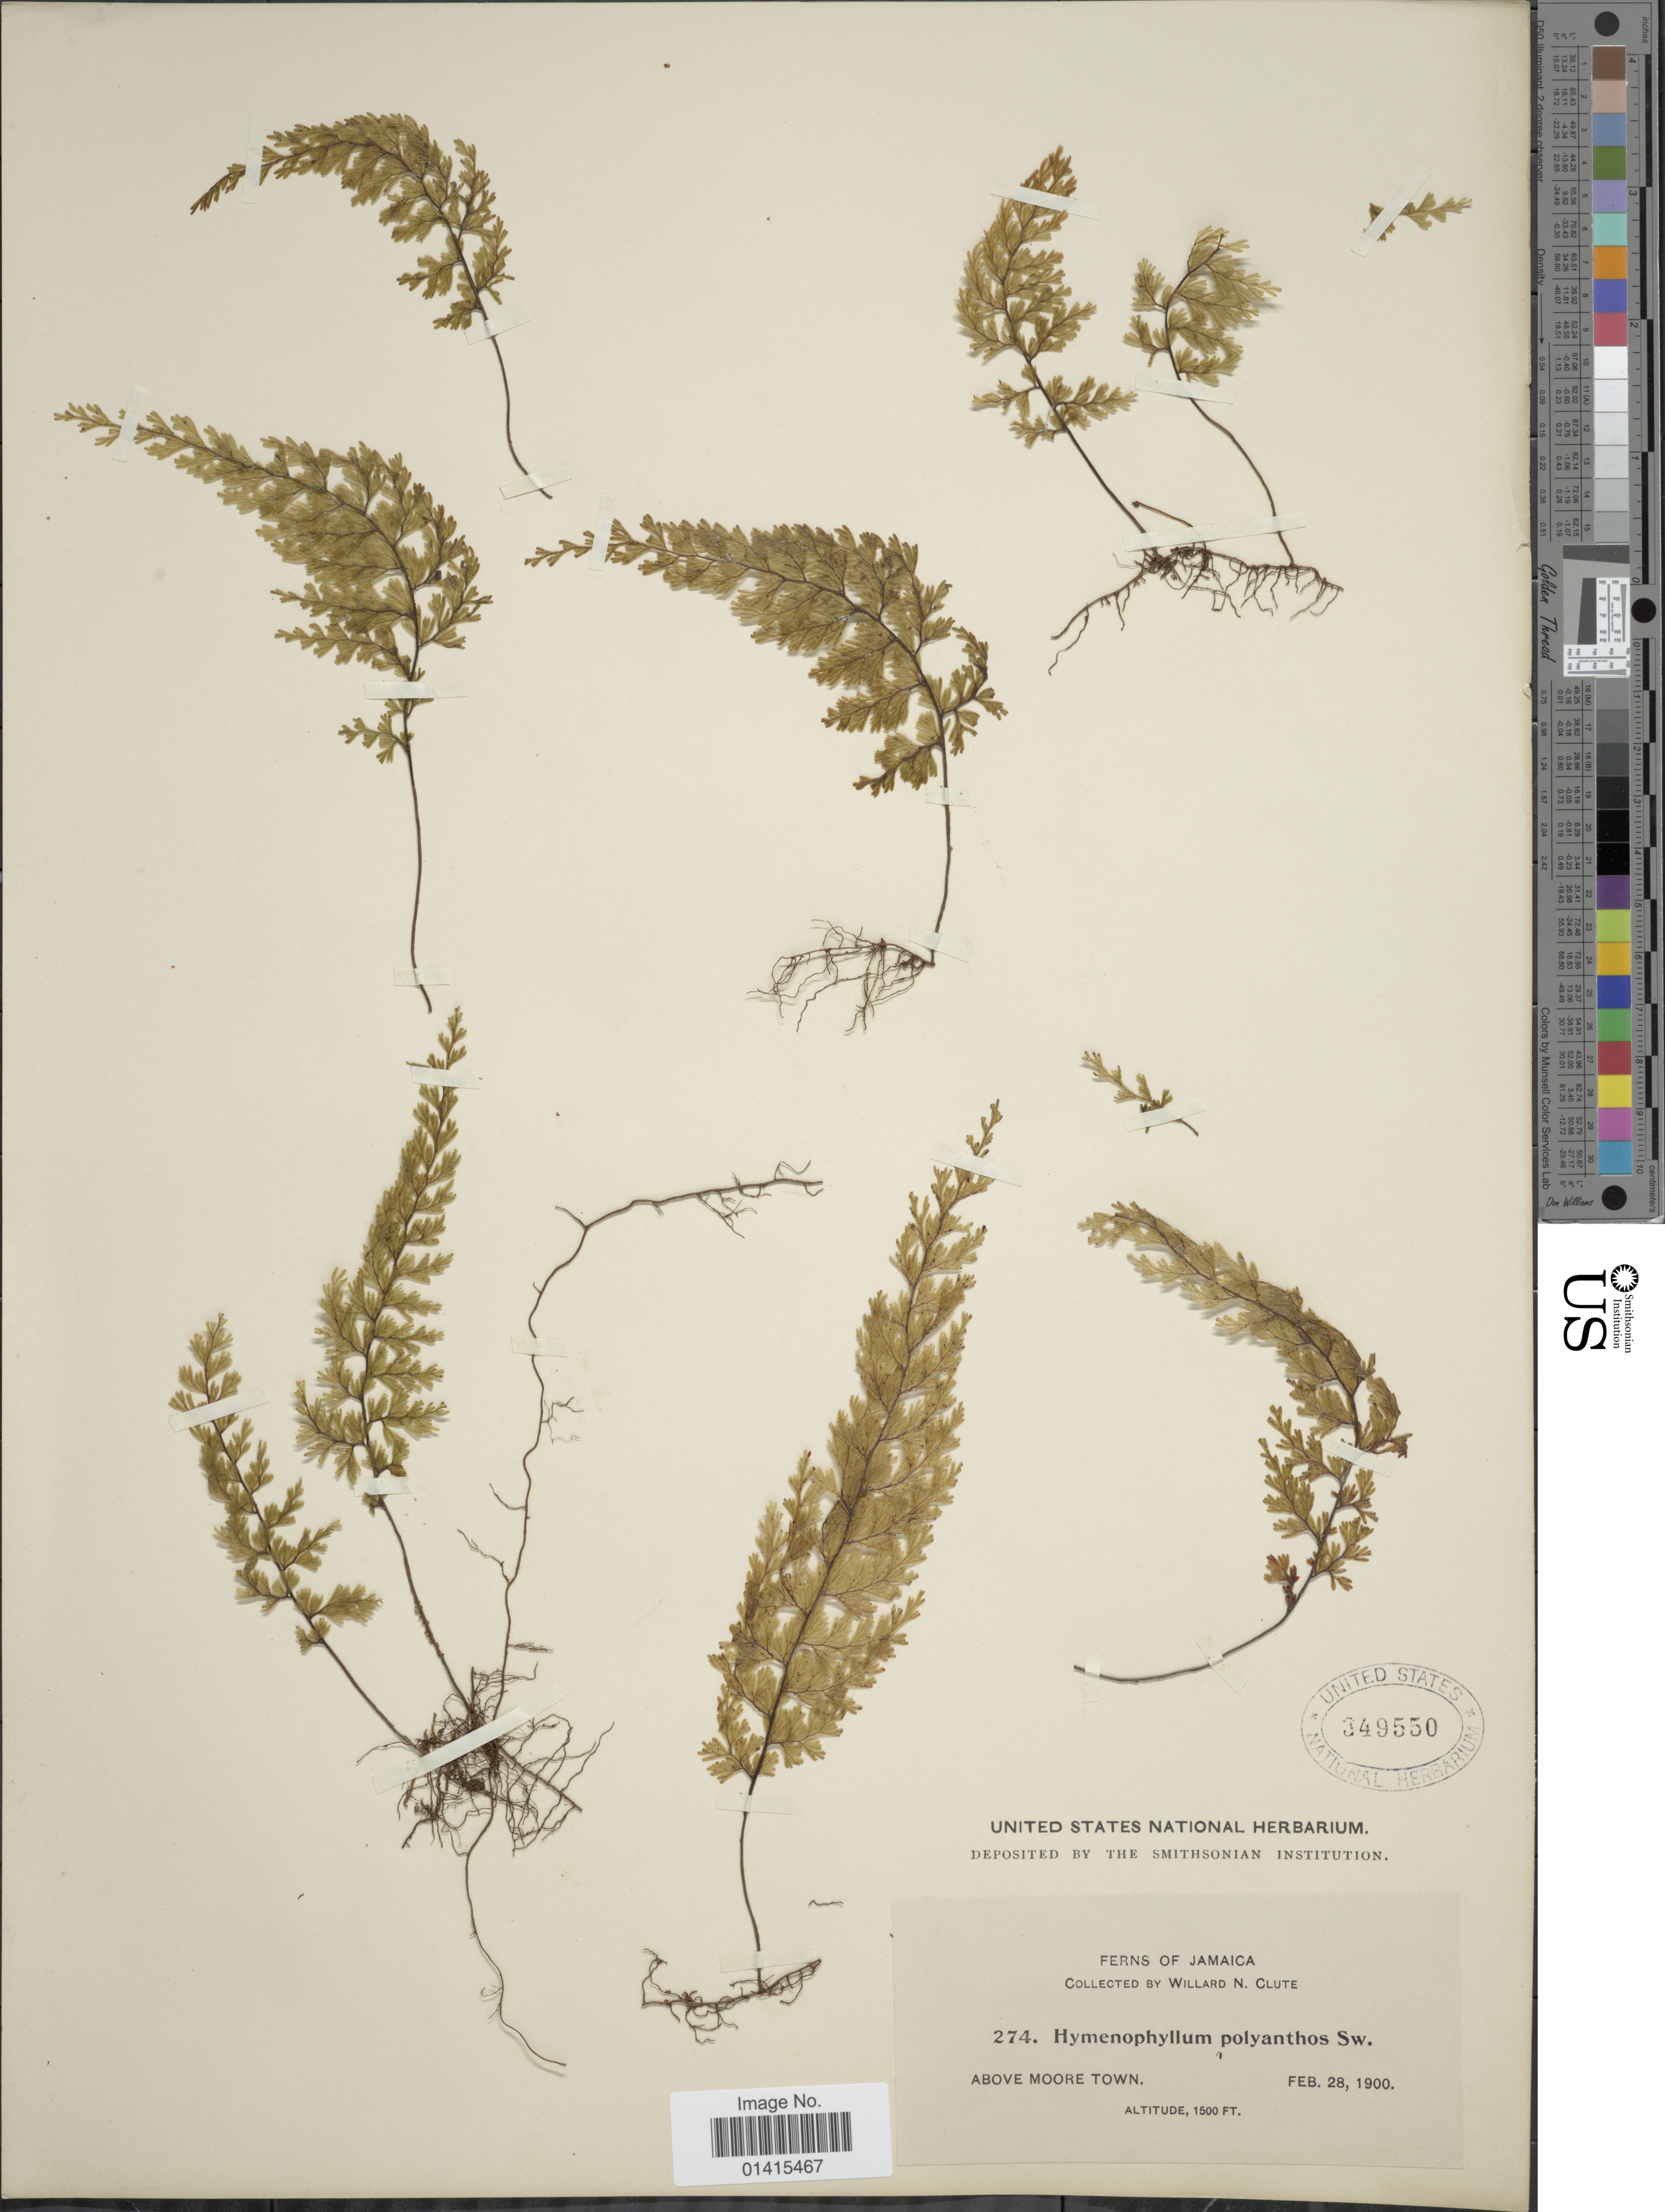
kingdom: Plantae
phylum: Tracheophyta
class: Polypodiopsida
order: Hymenophyllales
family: Hymenophyllaceae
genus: Hymenophyllum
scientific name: Hymenophyllum polyanthos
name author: (Sw.) Sw.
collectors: W. N. Clute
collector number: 274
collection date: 1900-02-28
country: Jamaica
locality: Ferns of Jamainca, above Moore Town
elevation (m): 457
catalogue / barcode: US 349550